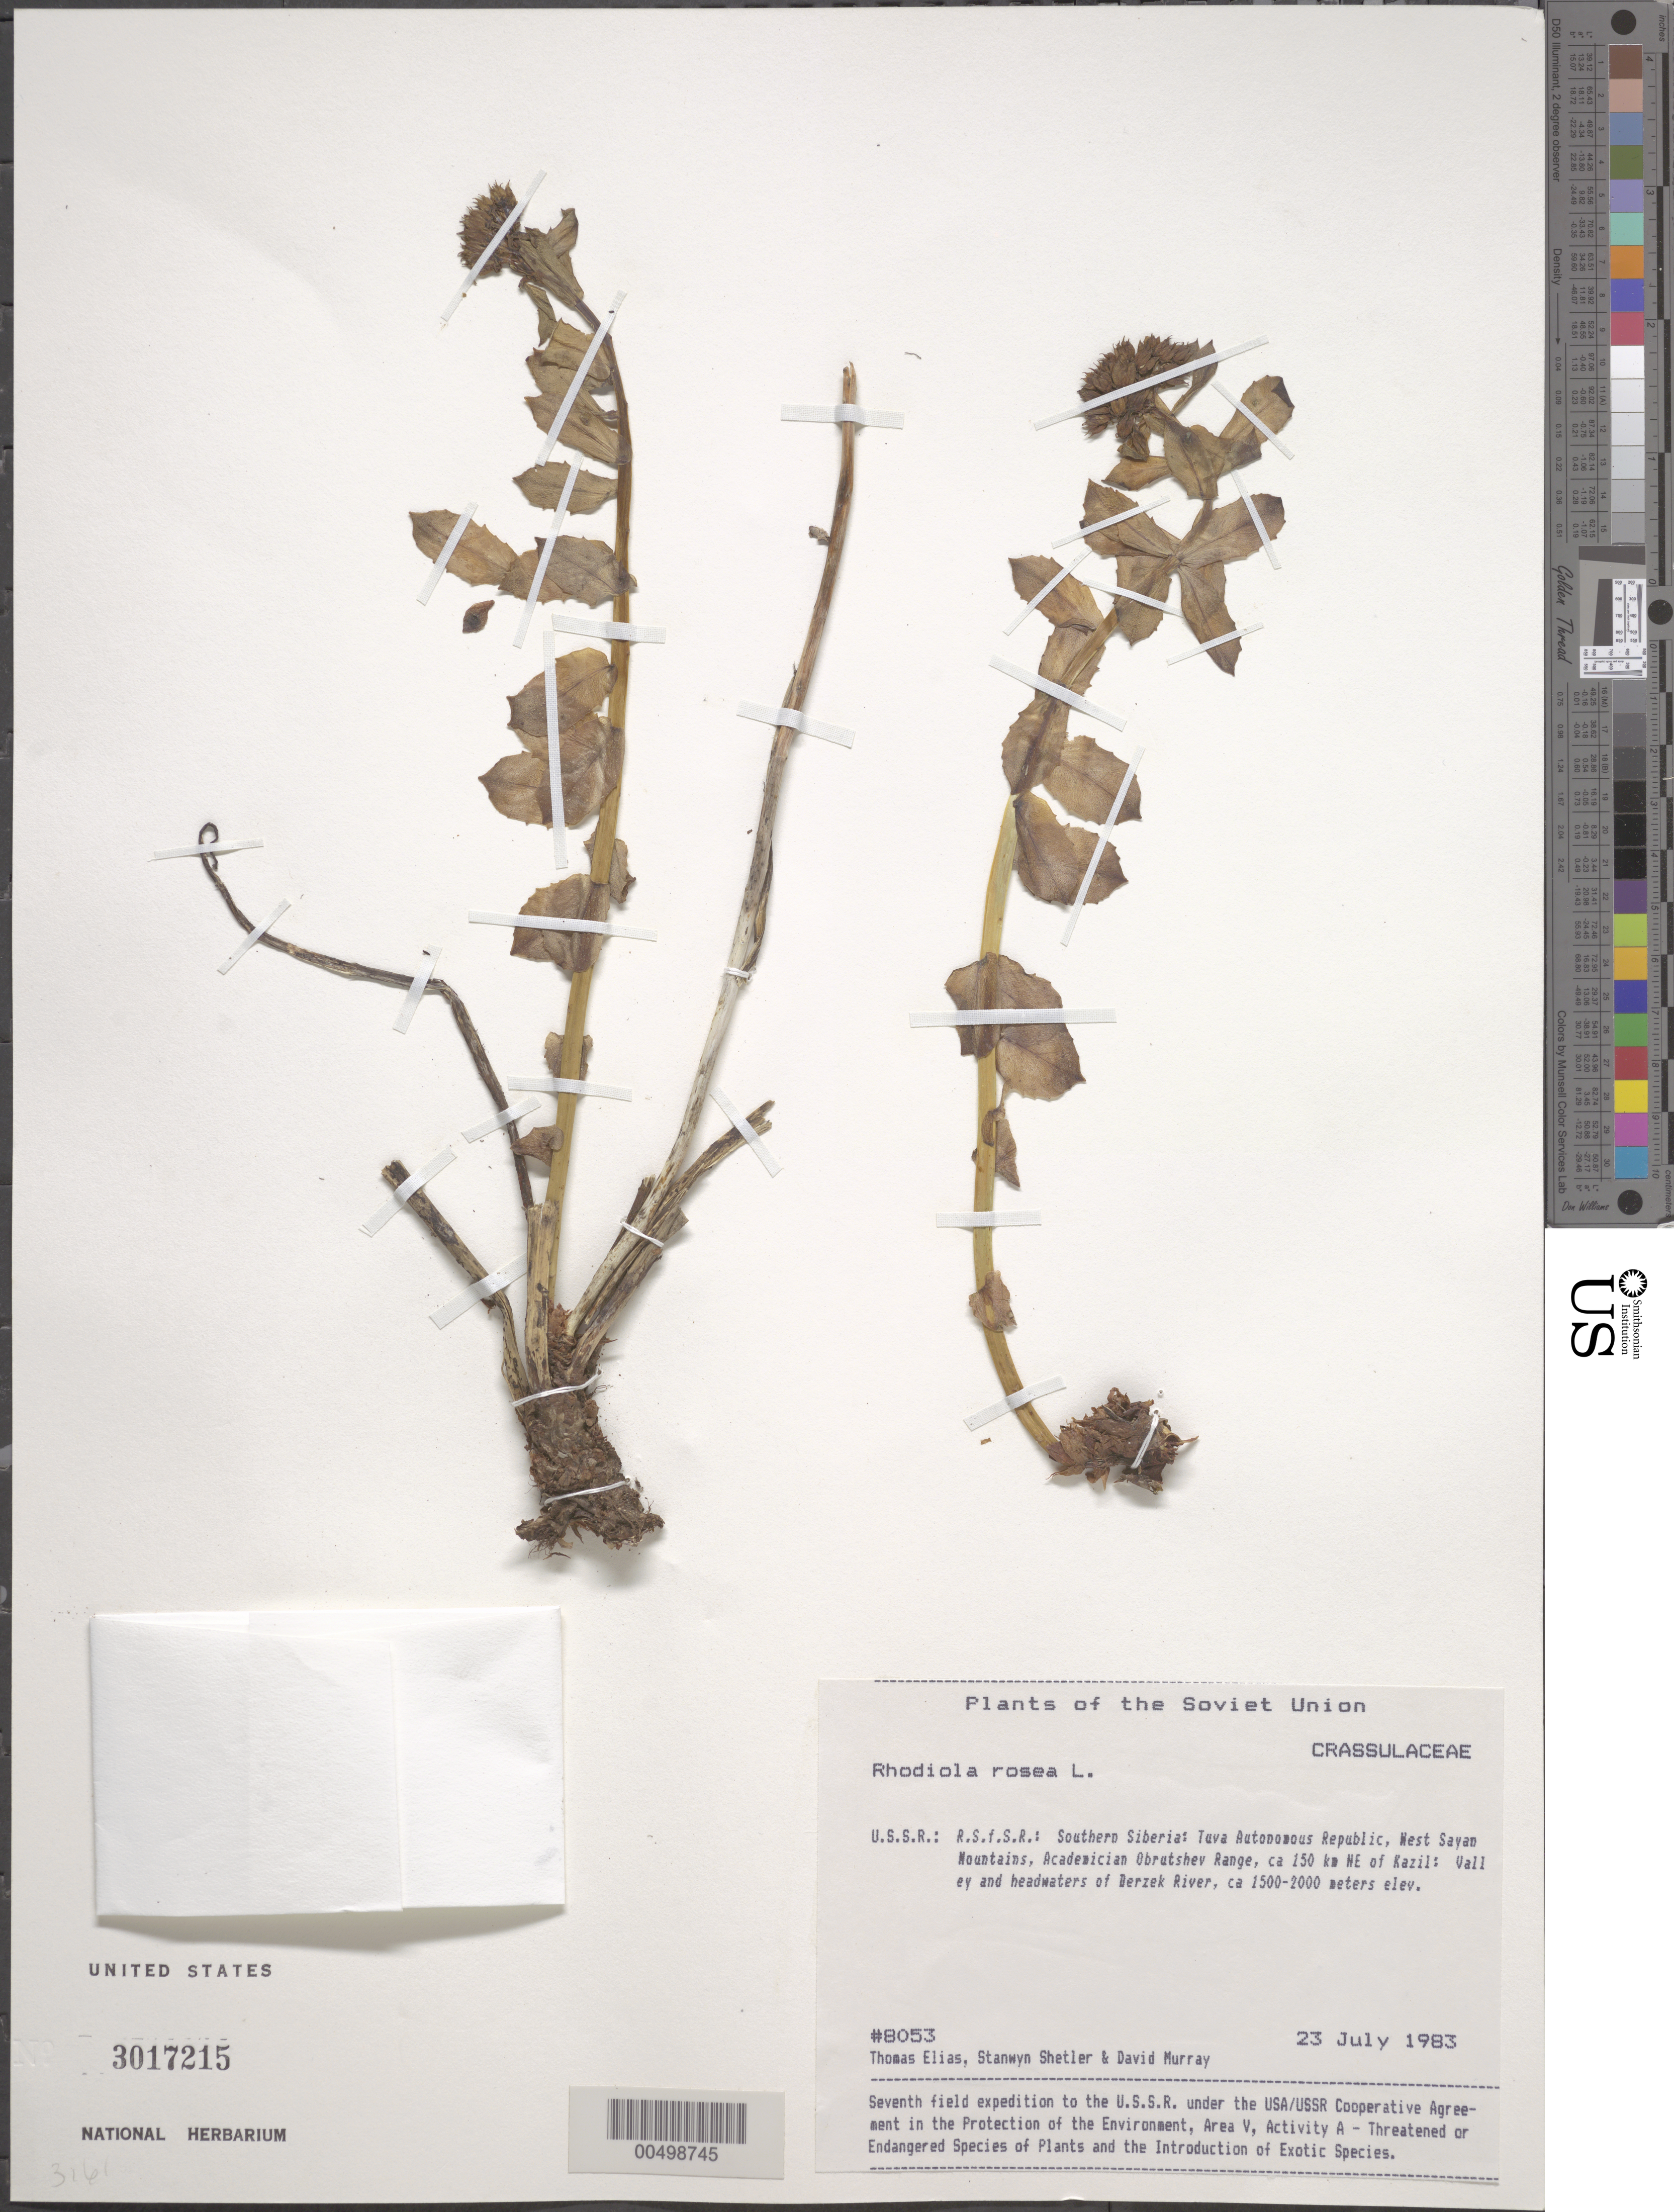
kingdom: Plantae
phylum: Tracheophyta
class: Magnoliopsida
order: Saxifragales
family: Crassulaceae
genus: Rhodiola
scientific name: Rhodiola rosea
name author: L.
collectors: T. Elias, S. Shetler & D. F. Murray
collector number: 8053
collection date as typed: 23 Jul 1983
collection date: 1983-07-23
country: Russian Federation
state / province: Tuva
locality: West Sayan Mountains, Academician Obrutshev Range, ca. 150 km NE of Kazil [Kyzyl], valley and headwaters of Derzek River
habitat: valley and headwaters of river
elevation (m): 1500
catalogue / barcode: US 3017215